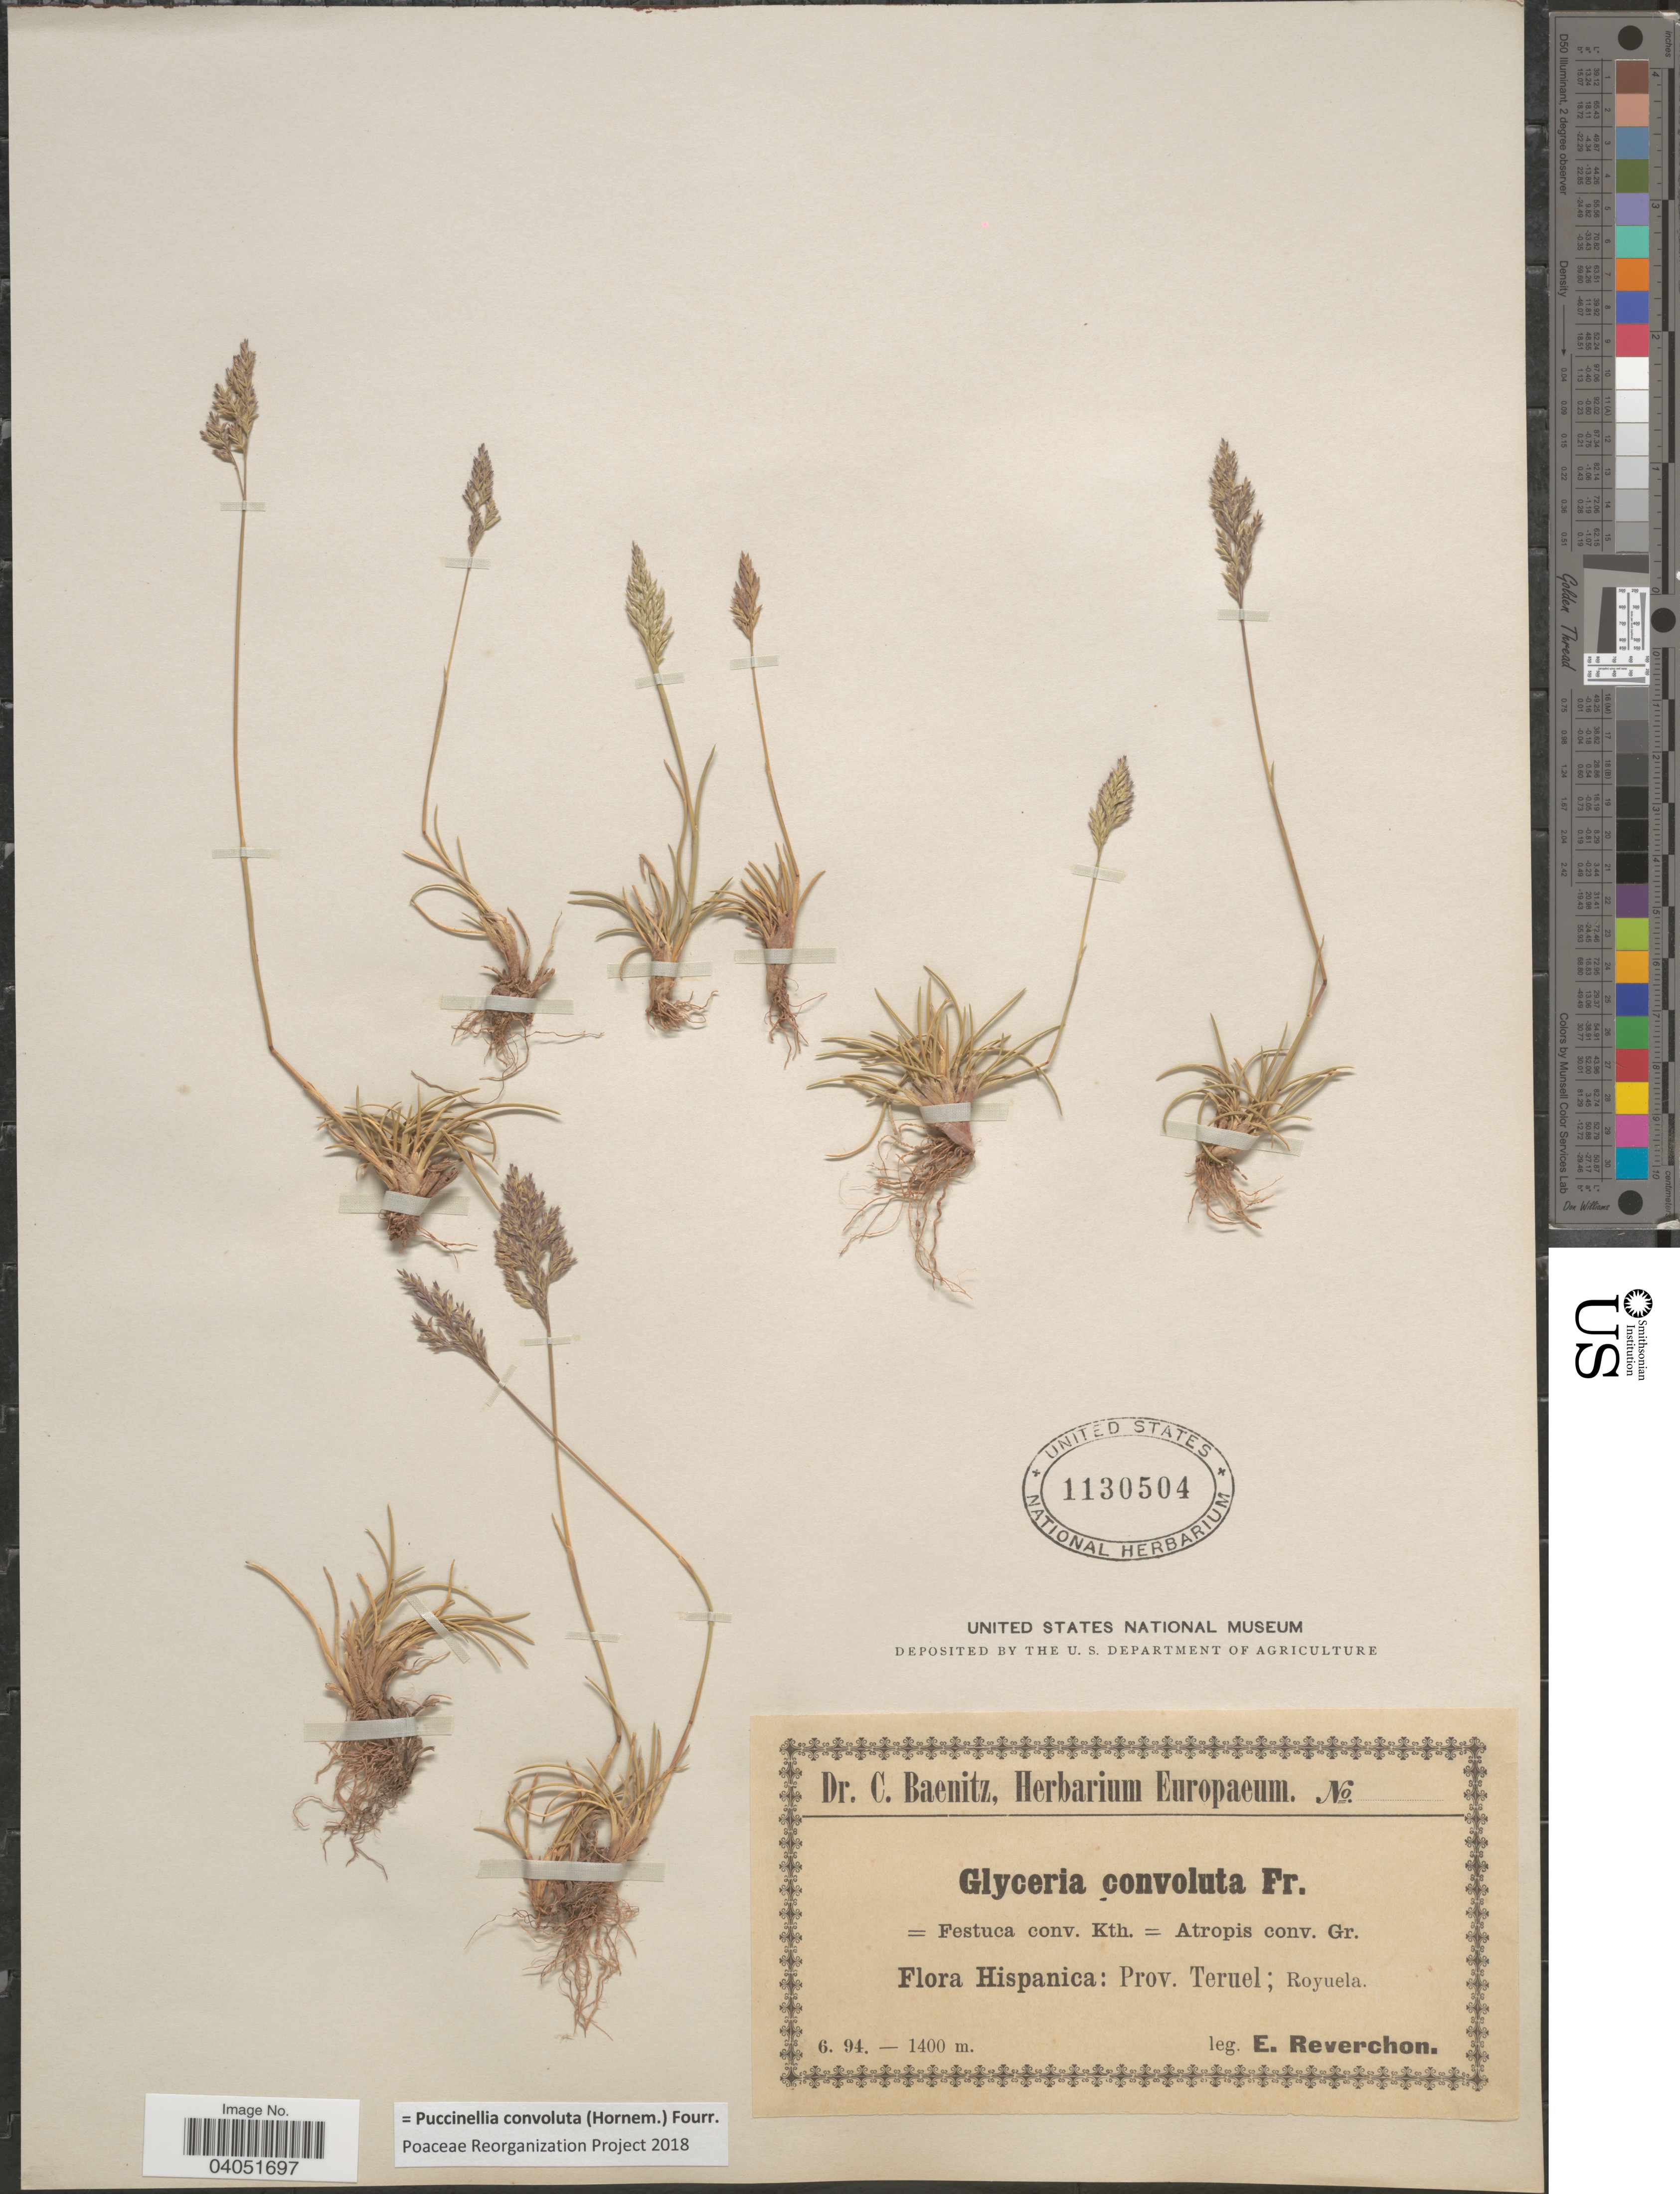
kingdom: Plantae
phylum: Tracheophyta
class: Liliopsida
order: Poales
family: Poaceae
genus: Puccinellia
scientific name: Puccinellia convoluta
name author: (Hornem.) Fourr.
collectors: E. Reverchon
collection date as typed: Transcribed d/m/y: /6/94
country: Spain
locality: Hispanica: Prov. Teruel; Royuela.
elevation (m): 1400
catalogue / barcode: US 1130504